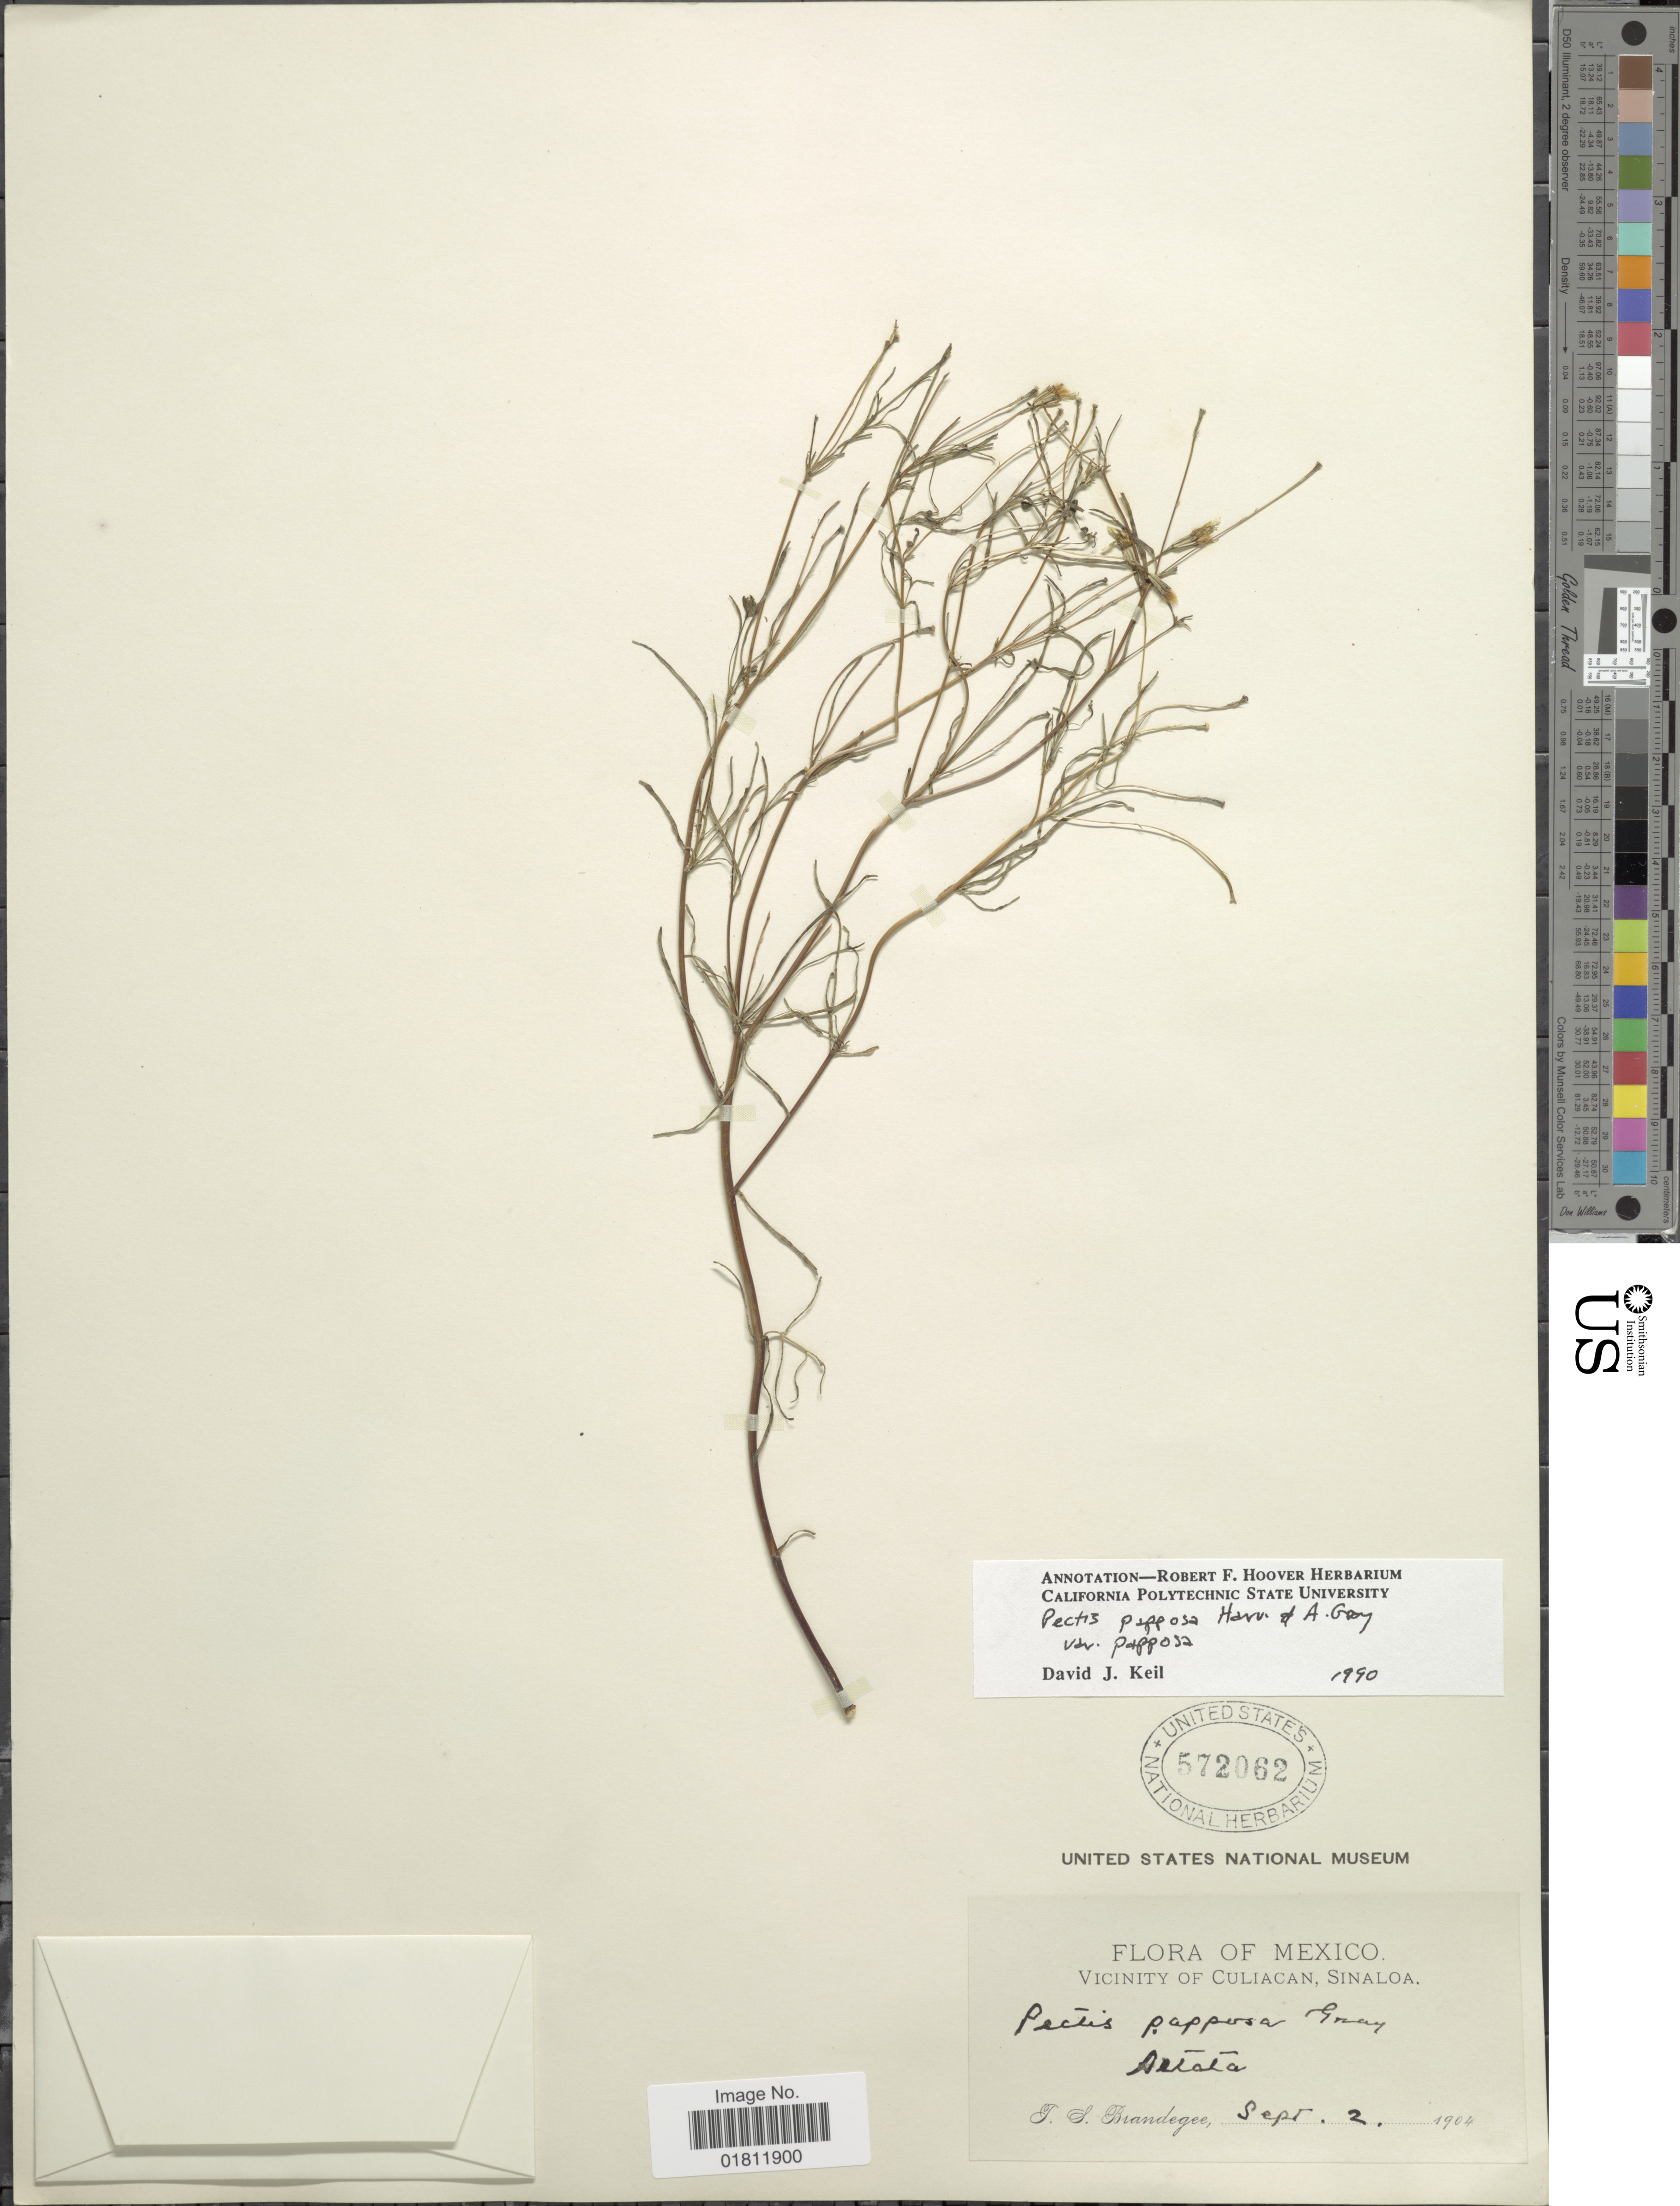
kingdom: Plantae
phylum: Tracheophyta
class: Magnoliopsida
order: Asterales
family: Asteraceae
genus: Pectis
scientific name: Pectis papposa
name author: Harv. & A. Gray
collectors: T. S. Brandegee (herbarium)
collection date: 1904-09-02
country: Mexico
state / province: Sinaloa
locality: Vicinity of Culiacan, Sinaloa. Altata.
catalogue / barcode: US 572062